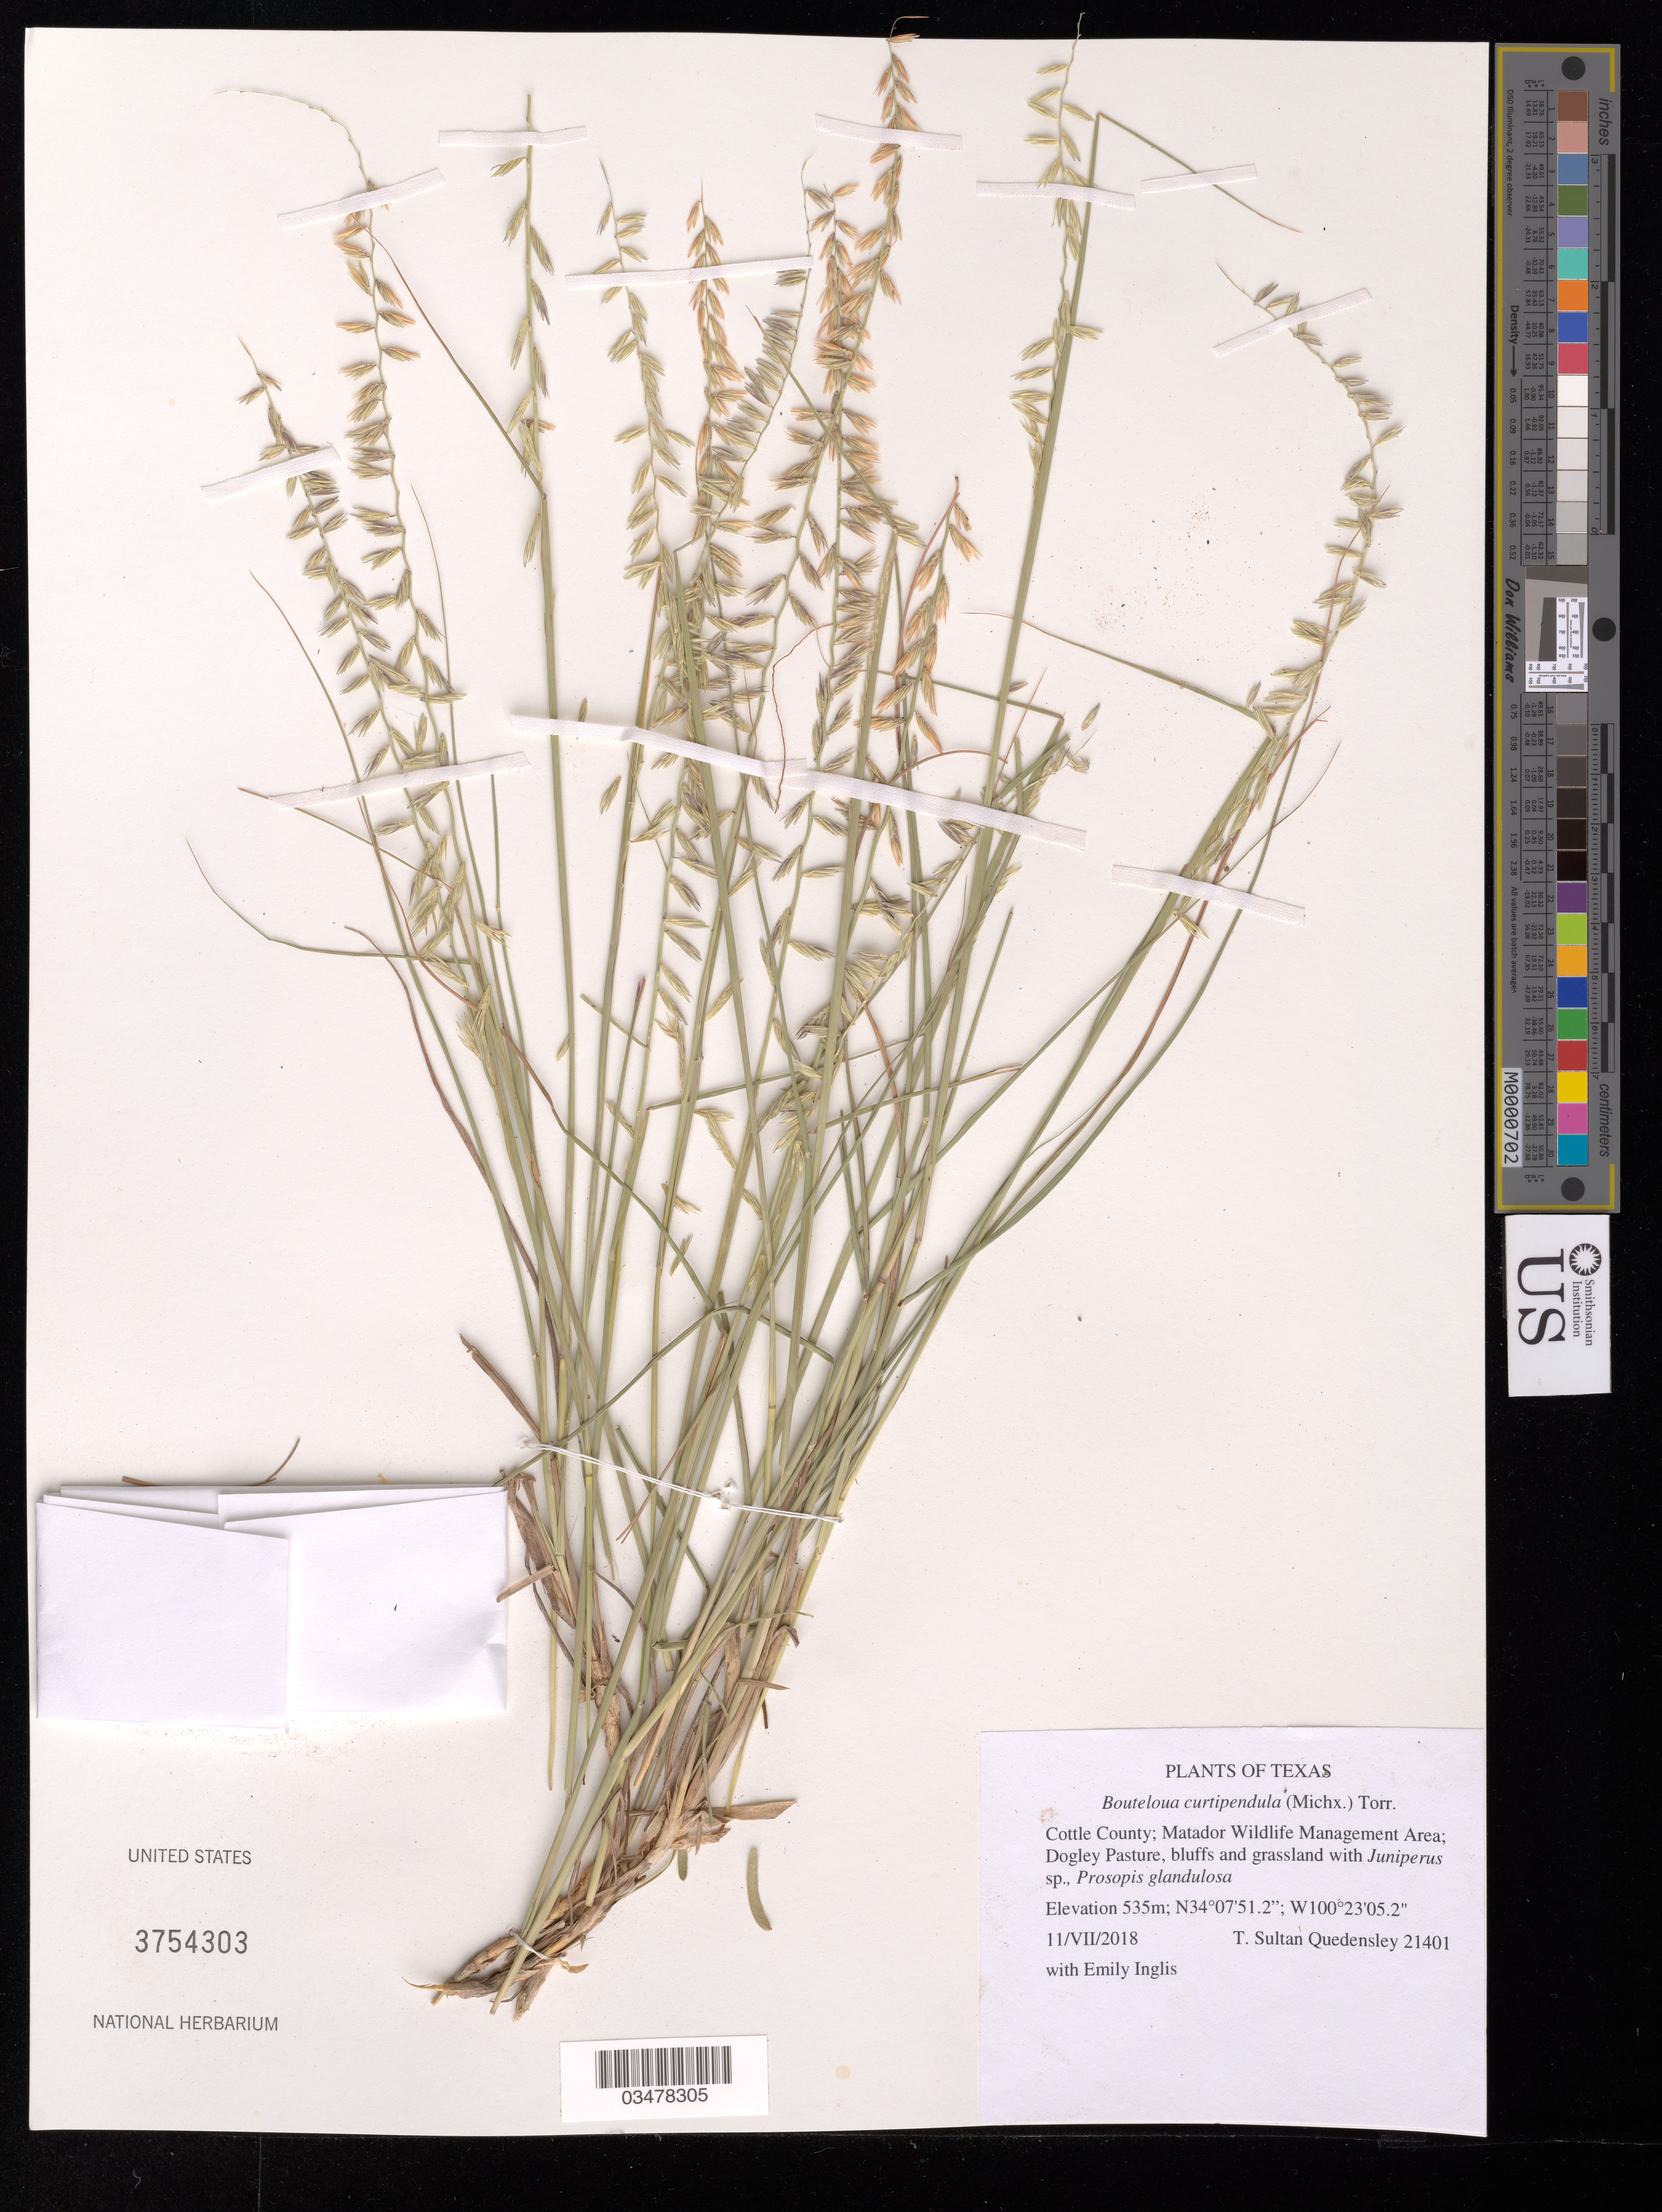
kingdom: Plantae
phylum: Tracheophyta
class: Liliopsida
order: Poales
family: Poaceae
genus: Bouteloua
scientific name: Bouteloua curtipendula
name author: (Michx.) Torr.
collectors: T. S. Quedensley & E. Inglis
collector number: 21401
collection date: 2018-07-11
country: United States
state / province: Texas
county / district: Cottle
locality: Matador Wildlife Management Area. Dogley Pasture.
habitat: Bluffs and grassland with Juniperus sp., Prosopis glandulosa.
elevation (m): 535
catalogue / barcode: US 3754303